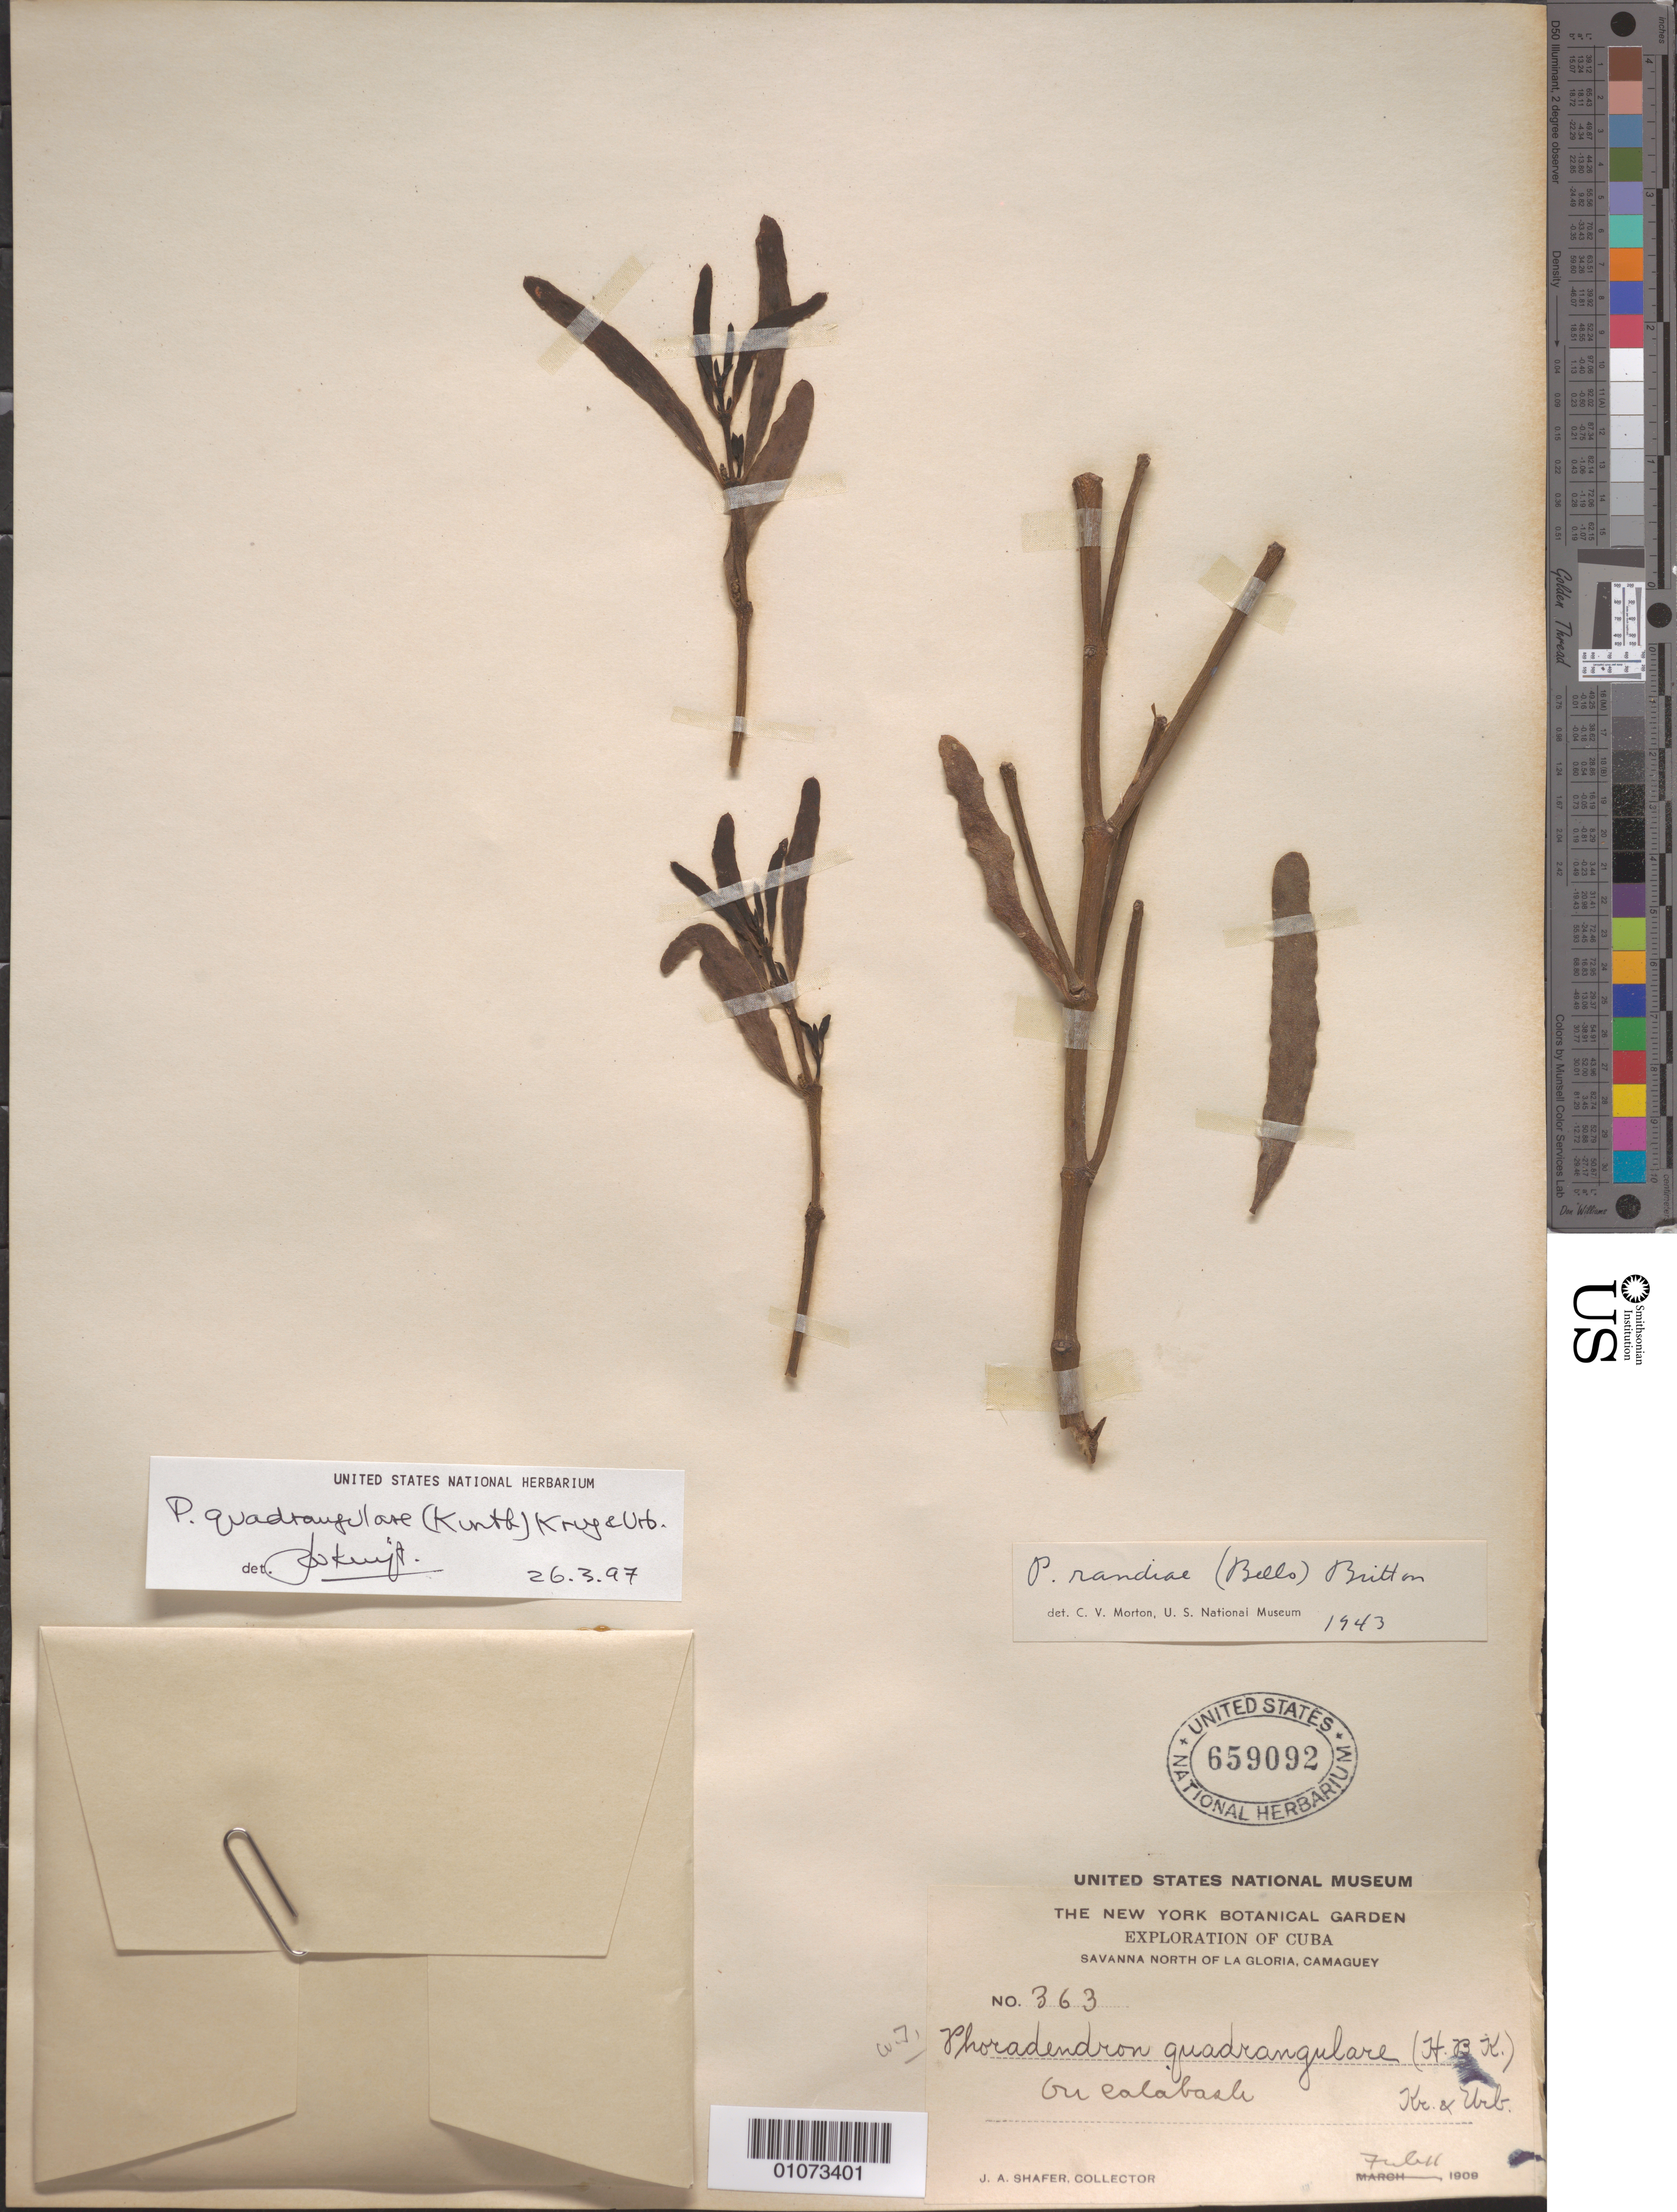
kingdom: Plantae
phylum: Tracheophyta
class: Magnoliopsida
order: Santalales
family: Viscaceae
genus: Phoradendron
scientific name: Phoradendron quadrangulare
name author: (Kunth) Griseb.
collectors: J. A. Shafer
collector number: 363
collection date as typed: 11 Feb 1909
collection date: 1909-02-11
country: Cuba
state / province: Camagüey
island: Cuba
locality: Savanna north of of La Gloria, Camaguey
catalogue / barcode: US 659092